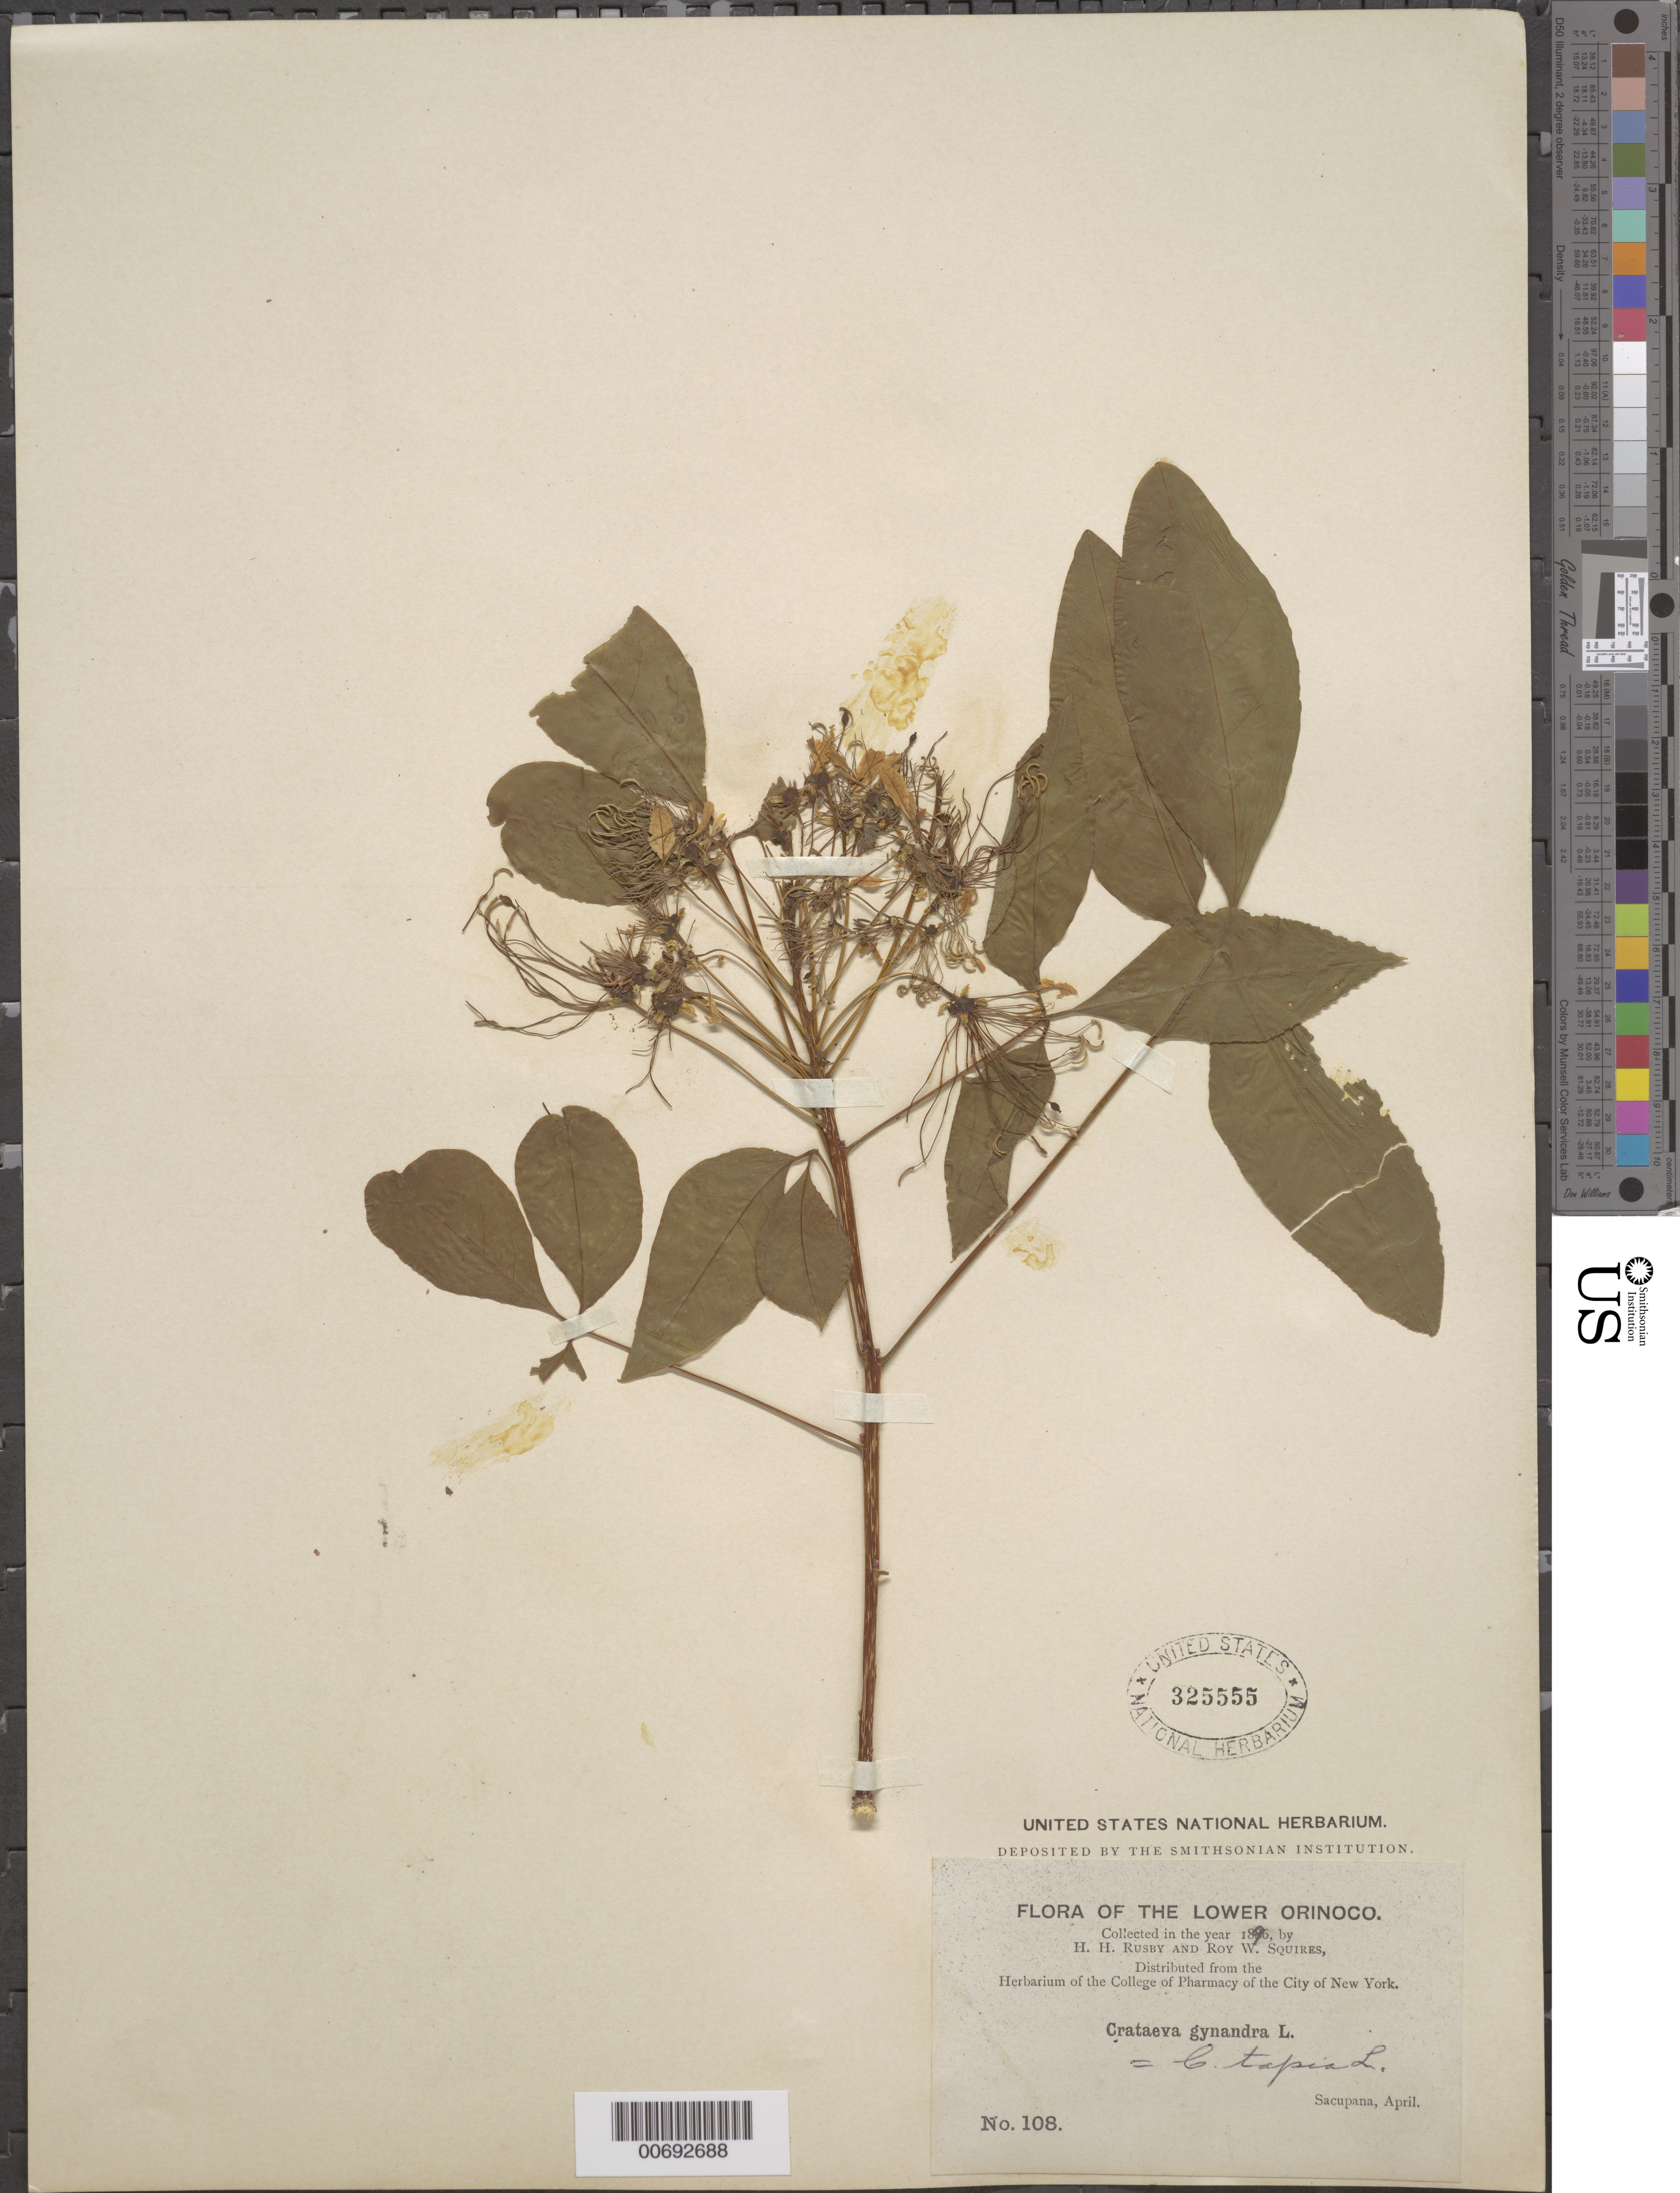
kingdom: Plantae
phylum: Tracheophyta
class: Magnoliopsida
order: Brassicales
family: Capparaceae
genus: Crateva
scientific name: Crateva tapia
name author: L.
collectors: H. H. Rusby & R. Squires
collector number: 108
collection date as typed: April 1896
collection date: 1896-04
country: Venezuela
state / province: Delta Amacuro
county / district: Antonio Díaz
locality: Lower Orinoco, Sacupana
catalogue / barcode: US 325555